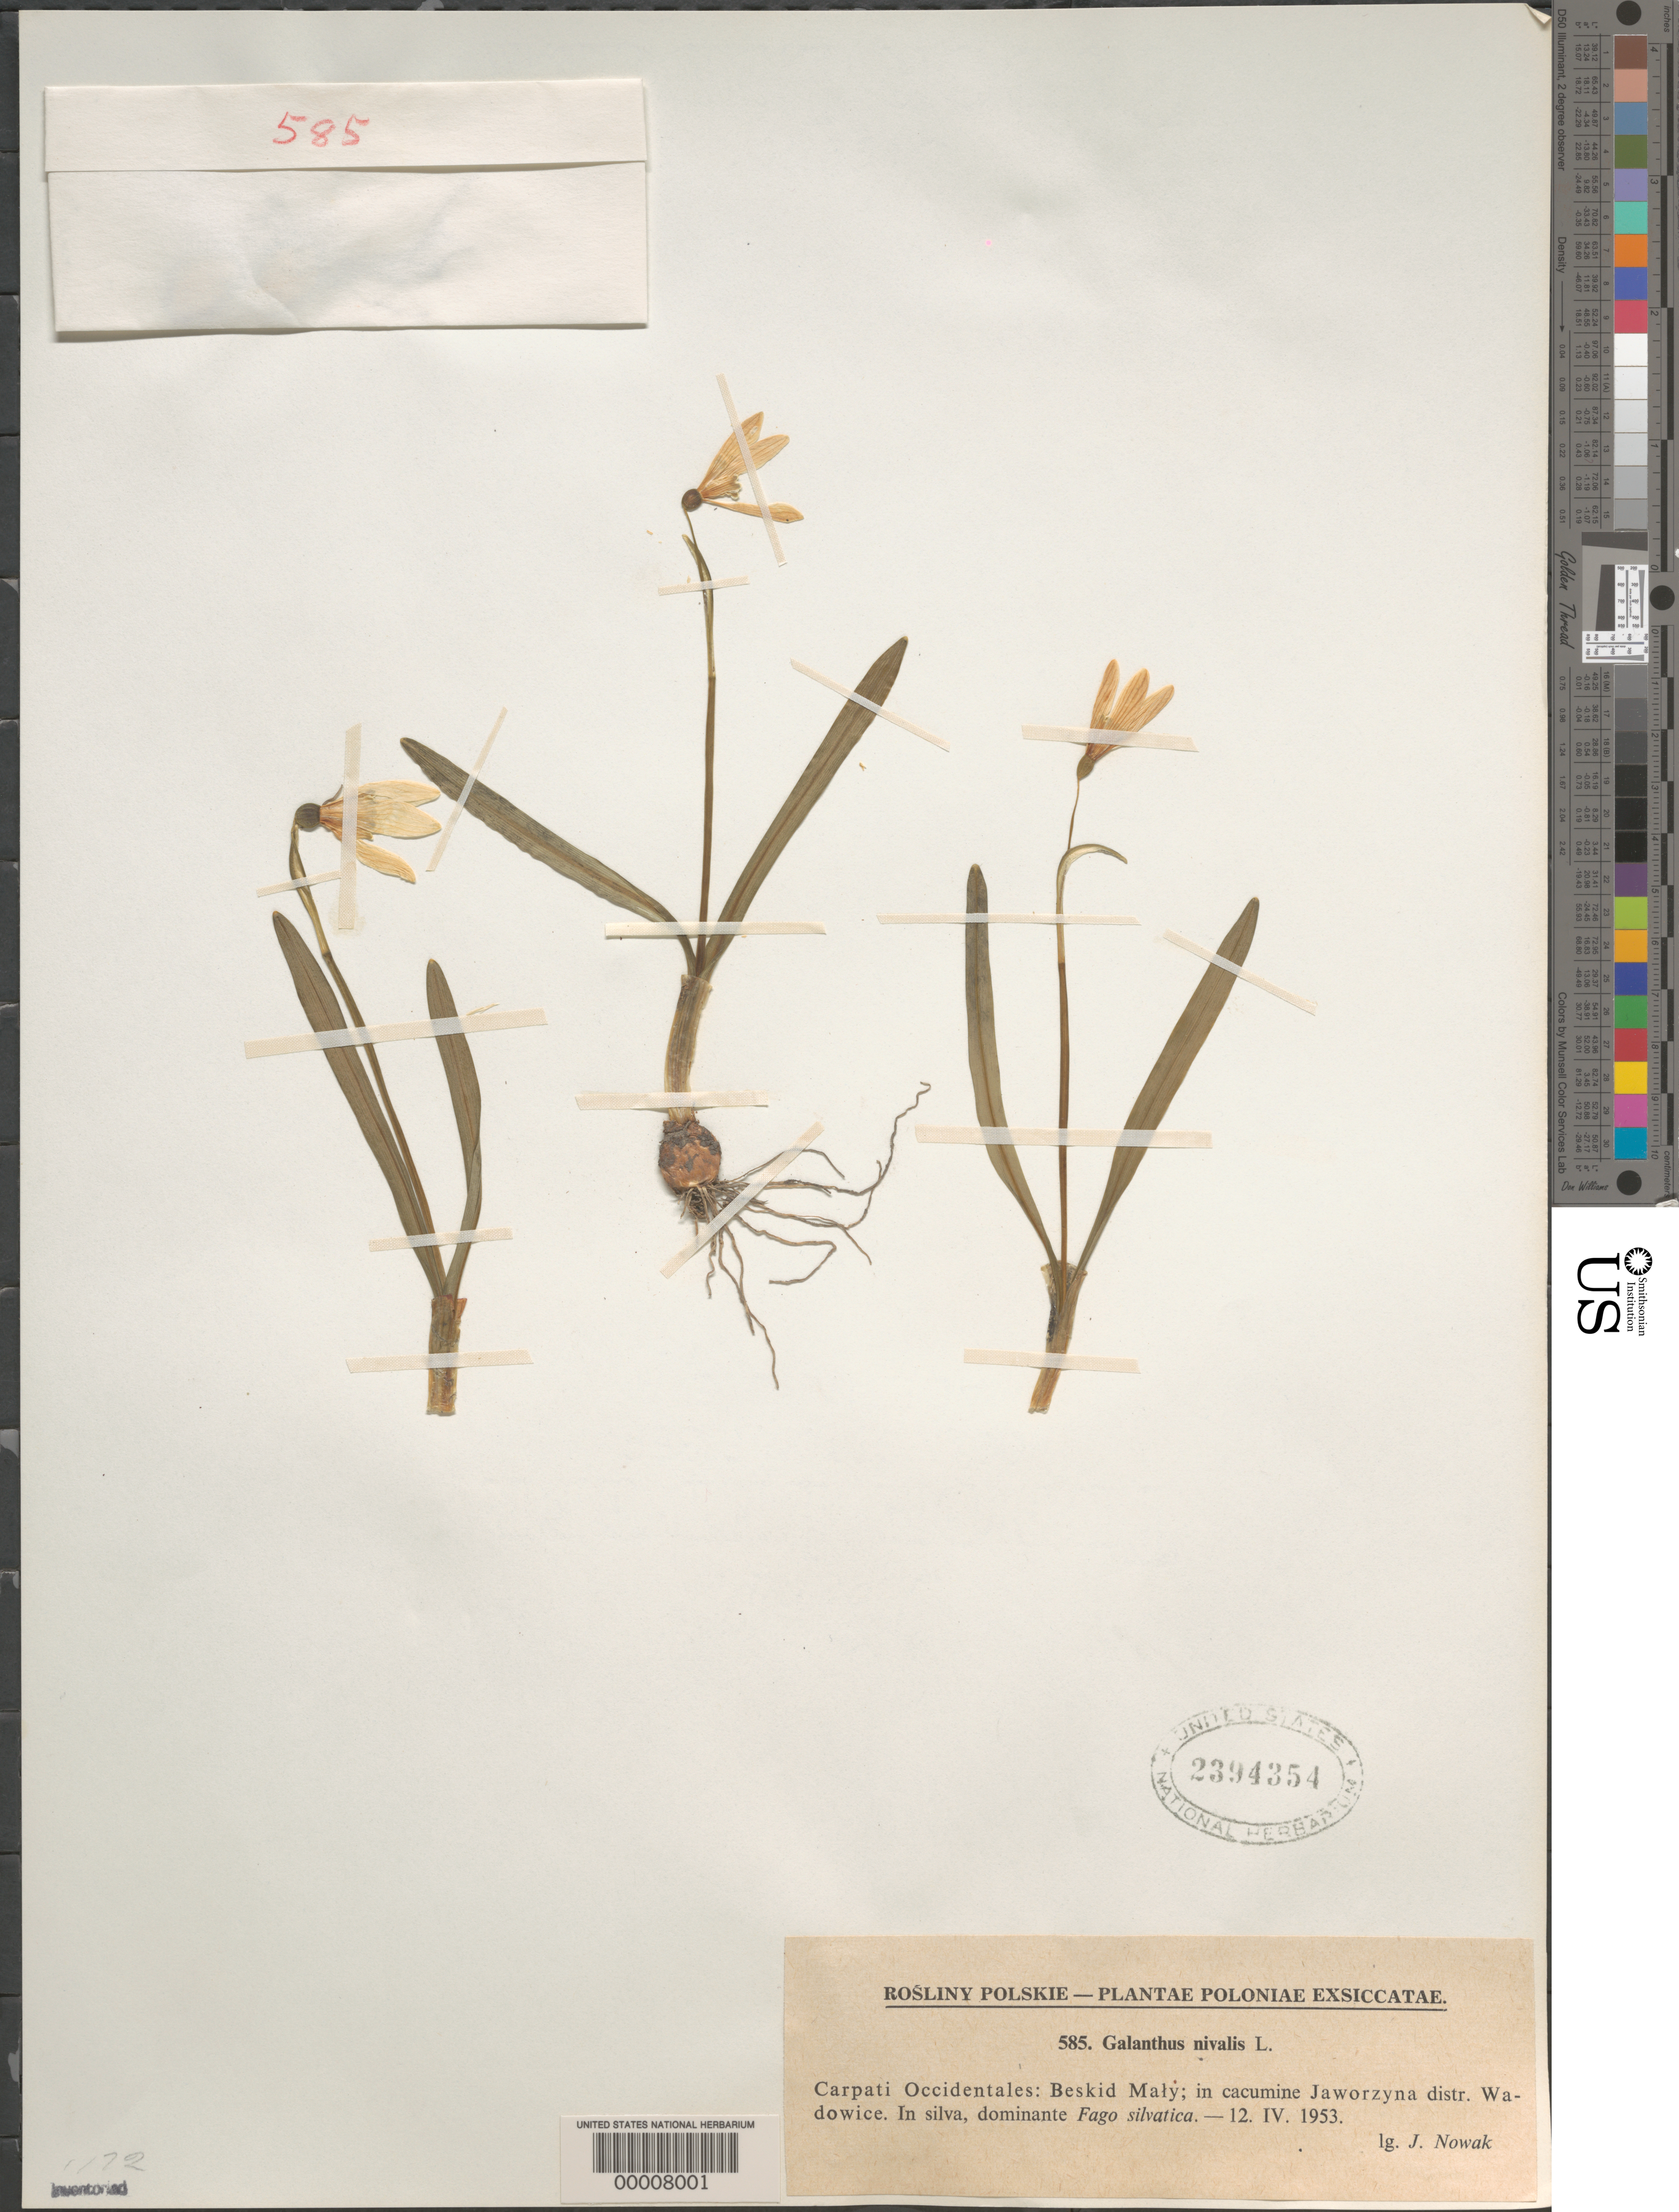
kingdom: Plantae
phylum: Tracheophyta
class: Liliopsida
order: Asparagales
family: Amaryllidaceae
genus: Galanthus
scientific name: Galanthus nivalis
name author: L.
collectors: J. Nowak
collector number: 585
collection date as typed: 12 Apr 1953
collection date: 1953-04-12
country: Poland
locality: Wadowice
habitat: In forest dominated by fago silvatica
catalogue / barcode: US 2394354